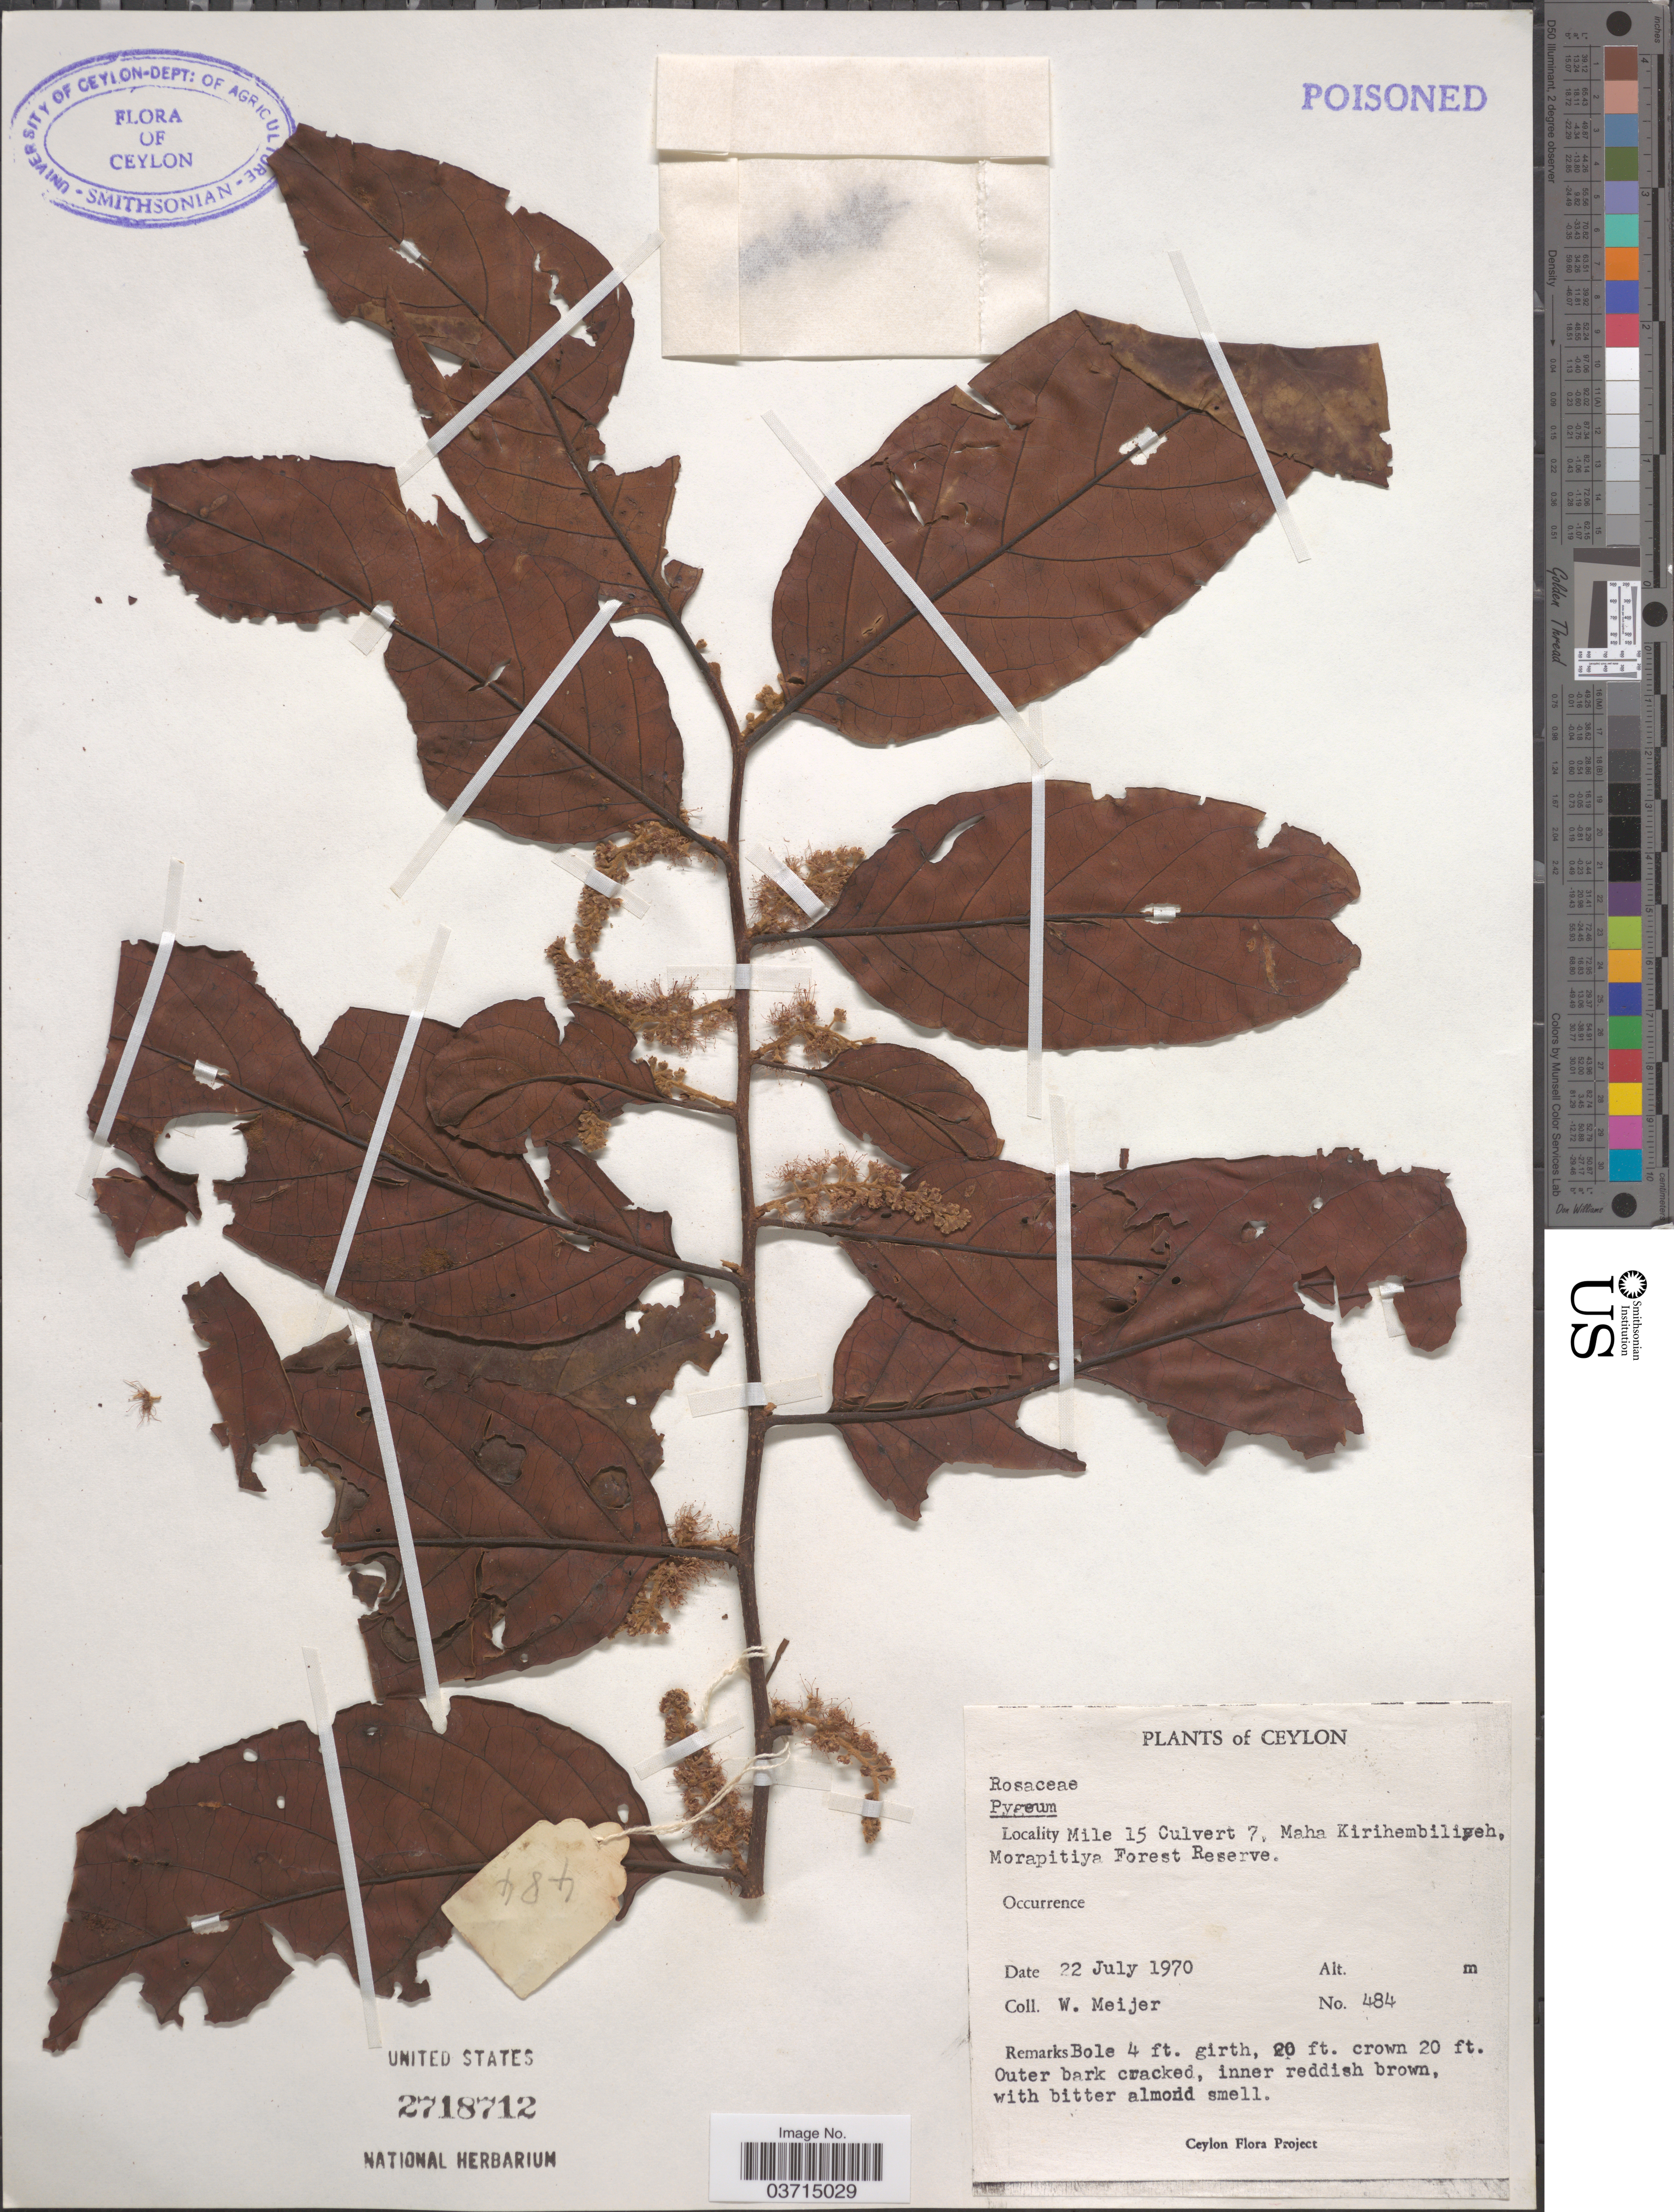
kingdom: Plantae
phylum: Tracheophyta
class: Magnoliopsida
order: Rosales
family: Rosaceae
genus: Prunus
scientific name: Prunus sp.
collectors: W. Meijer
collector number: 484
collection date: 1970-07-22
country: Sri Lanka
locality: Ceylon. Mile 15 Culvert 7, Maha Kirihembilieh, Morapitiya Forest Reserve.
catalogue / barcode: US 2718712